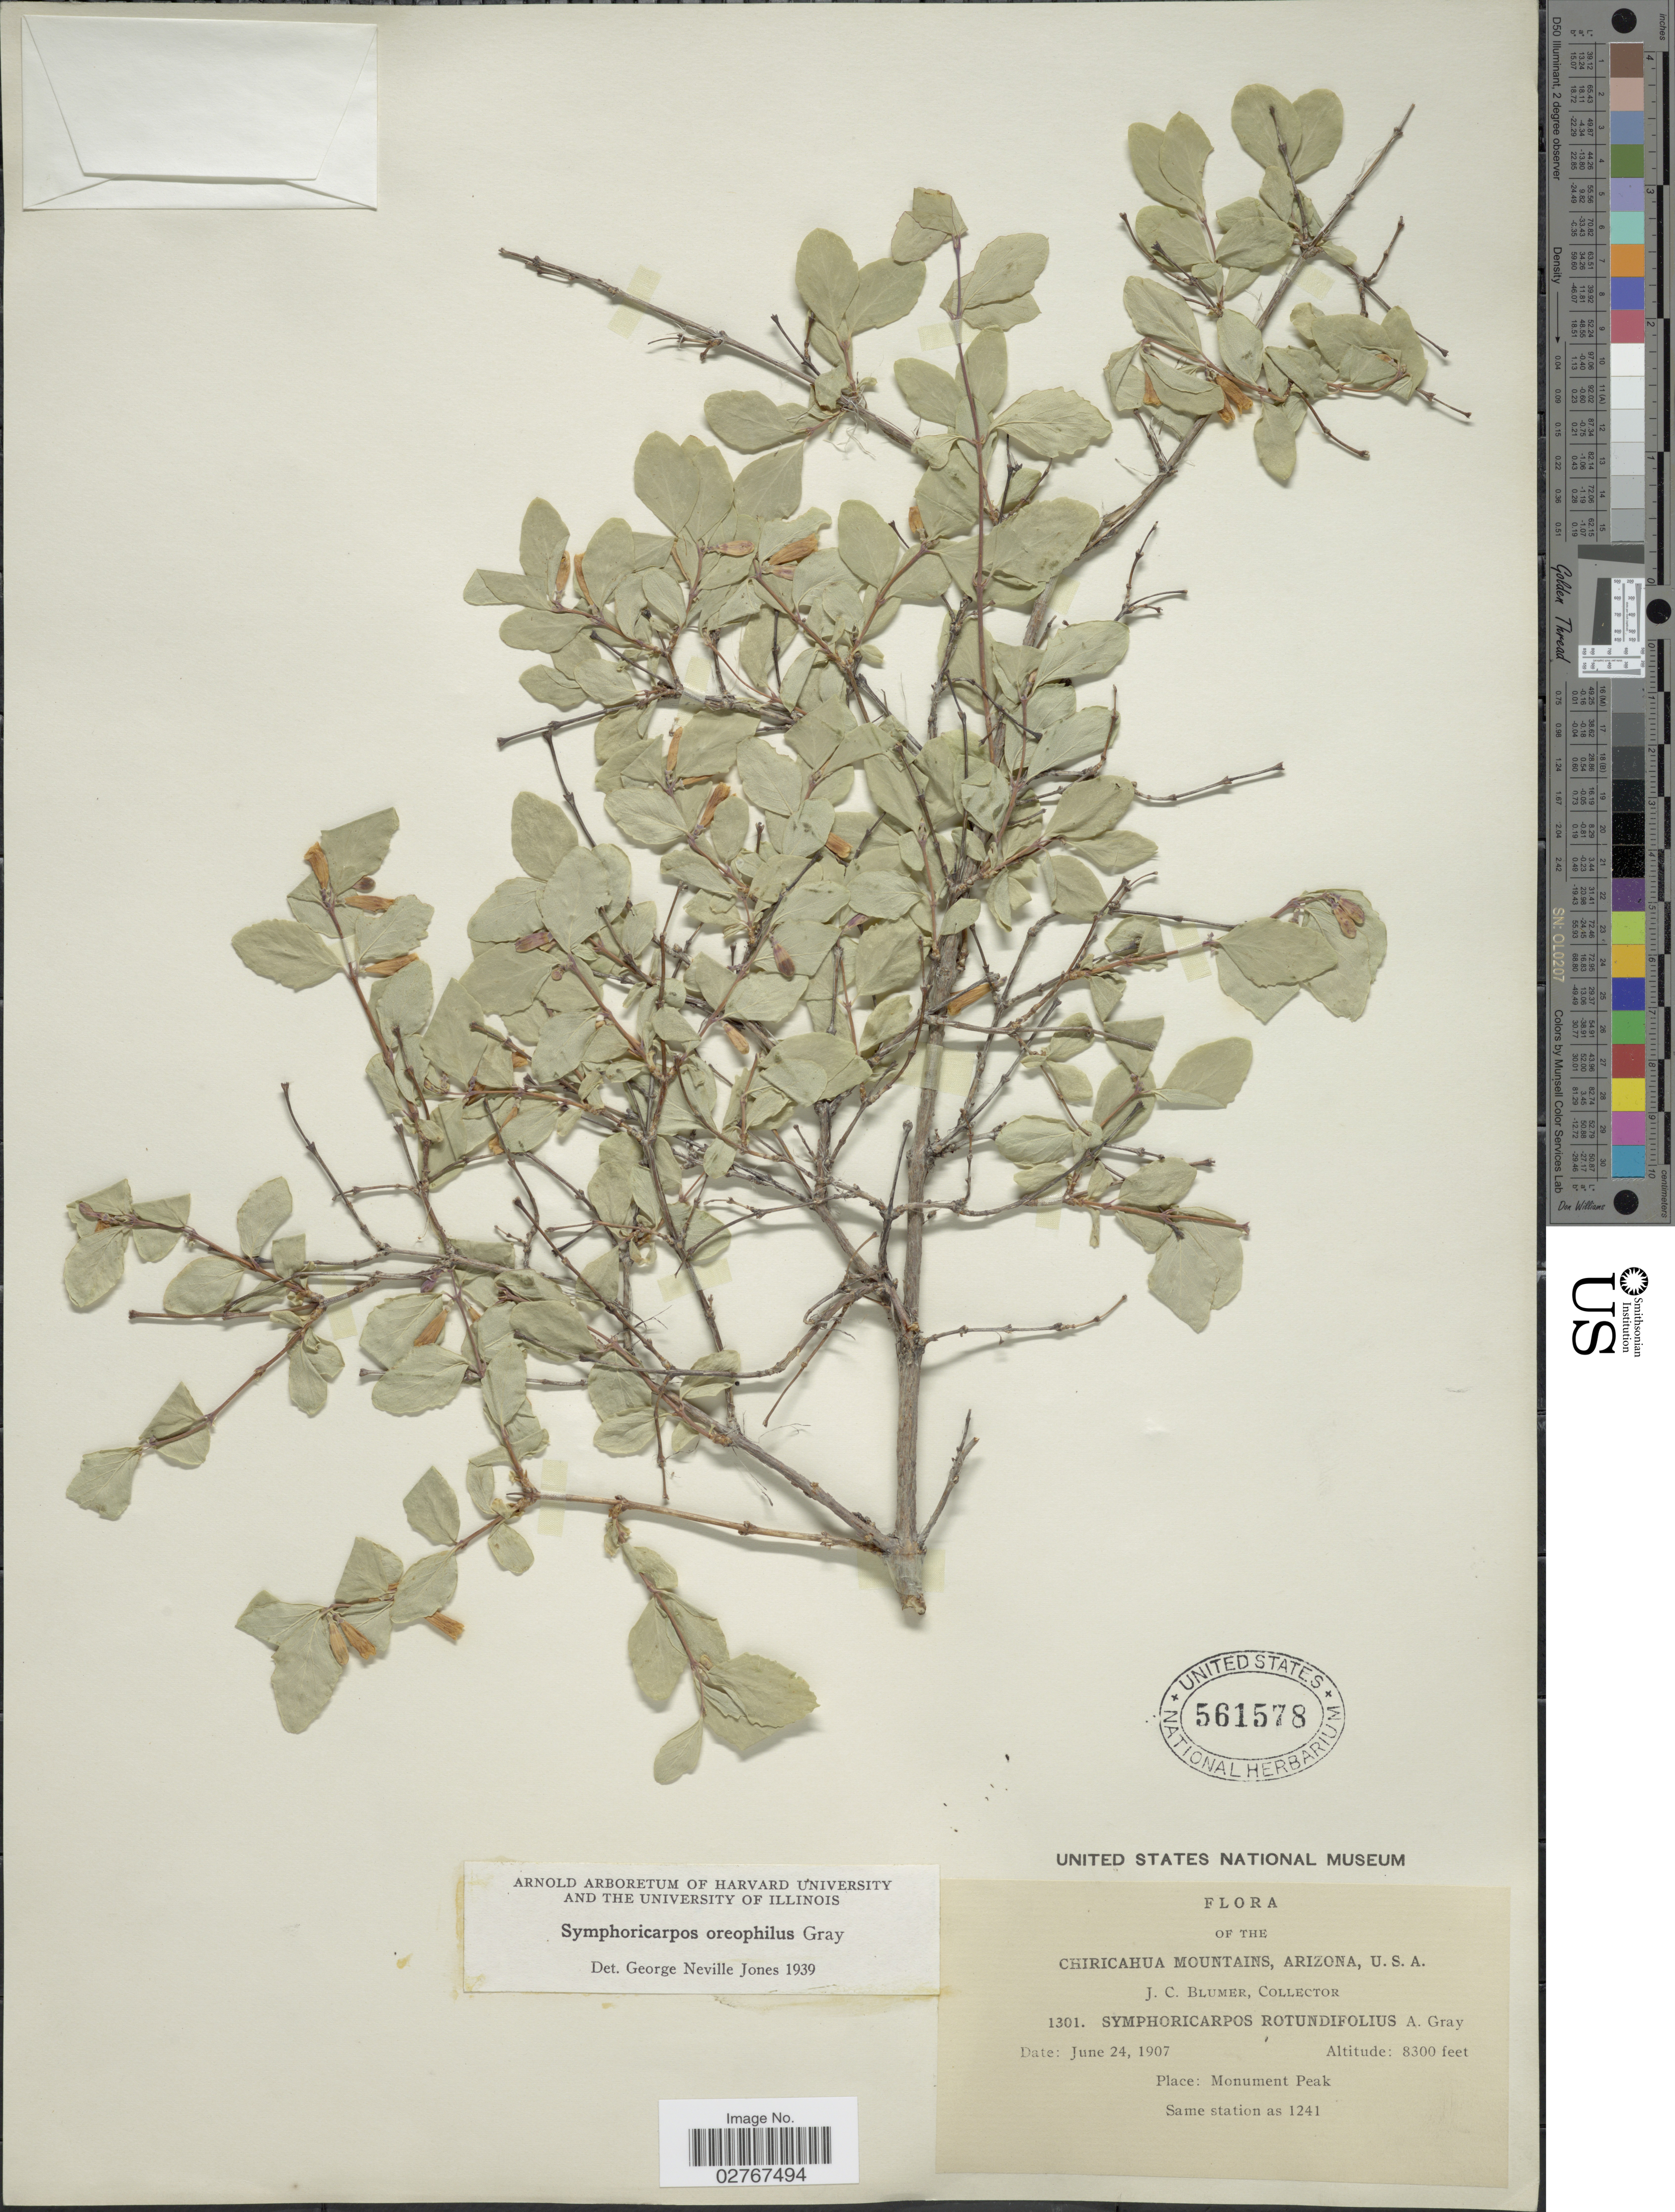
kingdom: Plantae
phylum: Tracheophyta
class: Magnoliopsida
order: Dipsacales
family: Caprifoliaceae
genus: Symphoricarpos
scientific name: Symphoricarpos oreophilus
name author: A. Gray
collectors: J. C. Blumer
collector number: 1301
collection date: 1907-06-24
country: United States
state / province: Arizona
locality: Chiricahua Mountains, Monument Peak, Same station as 1241.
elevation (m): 2530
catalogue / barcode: US 561578